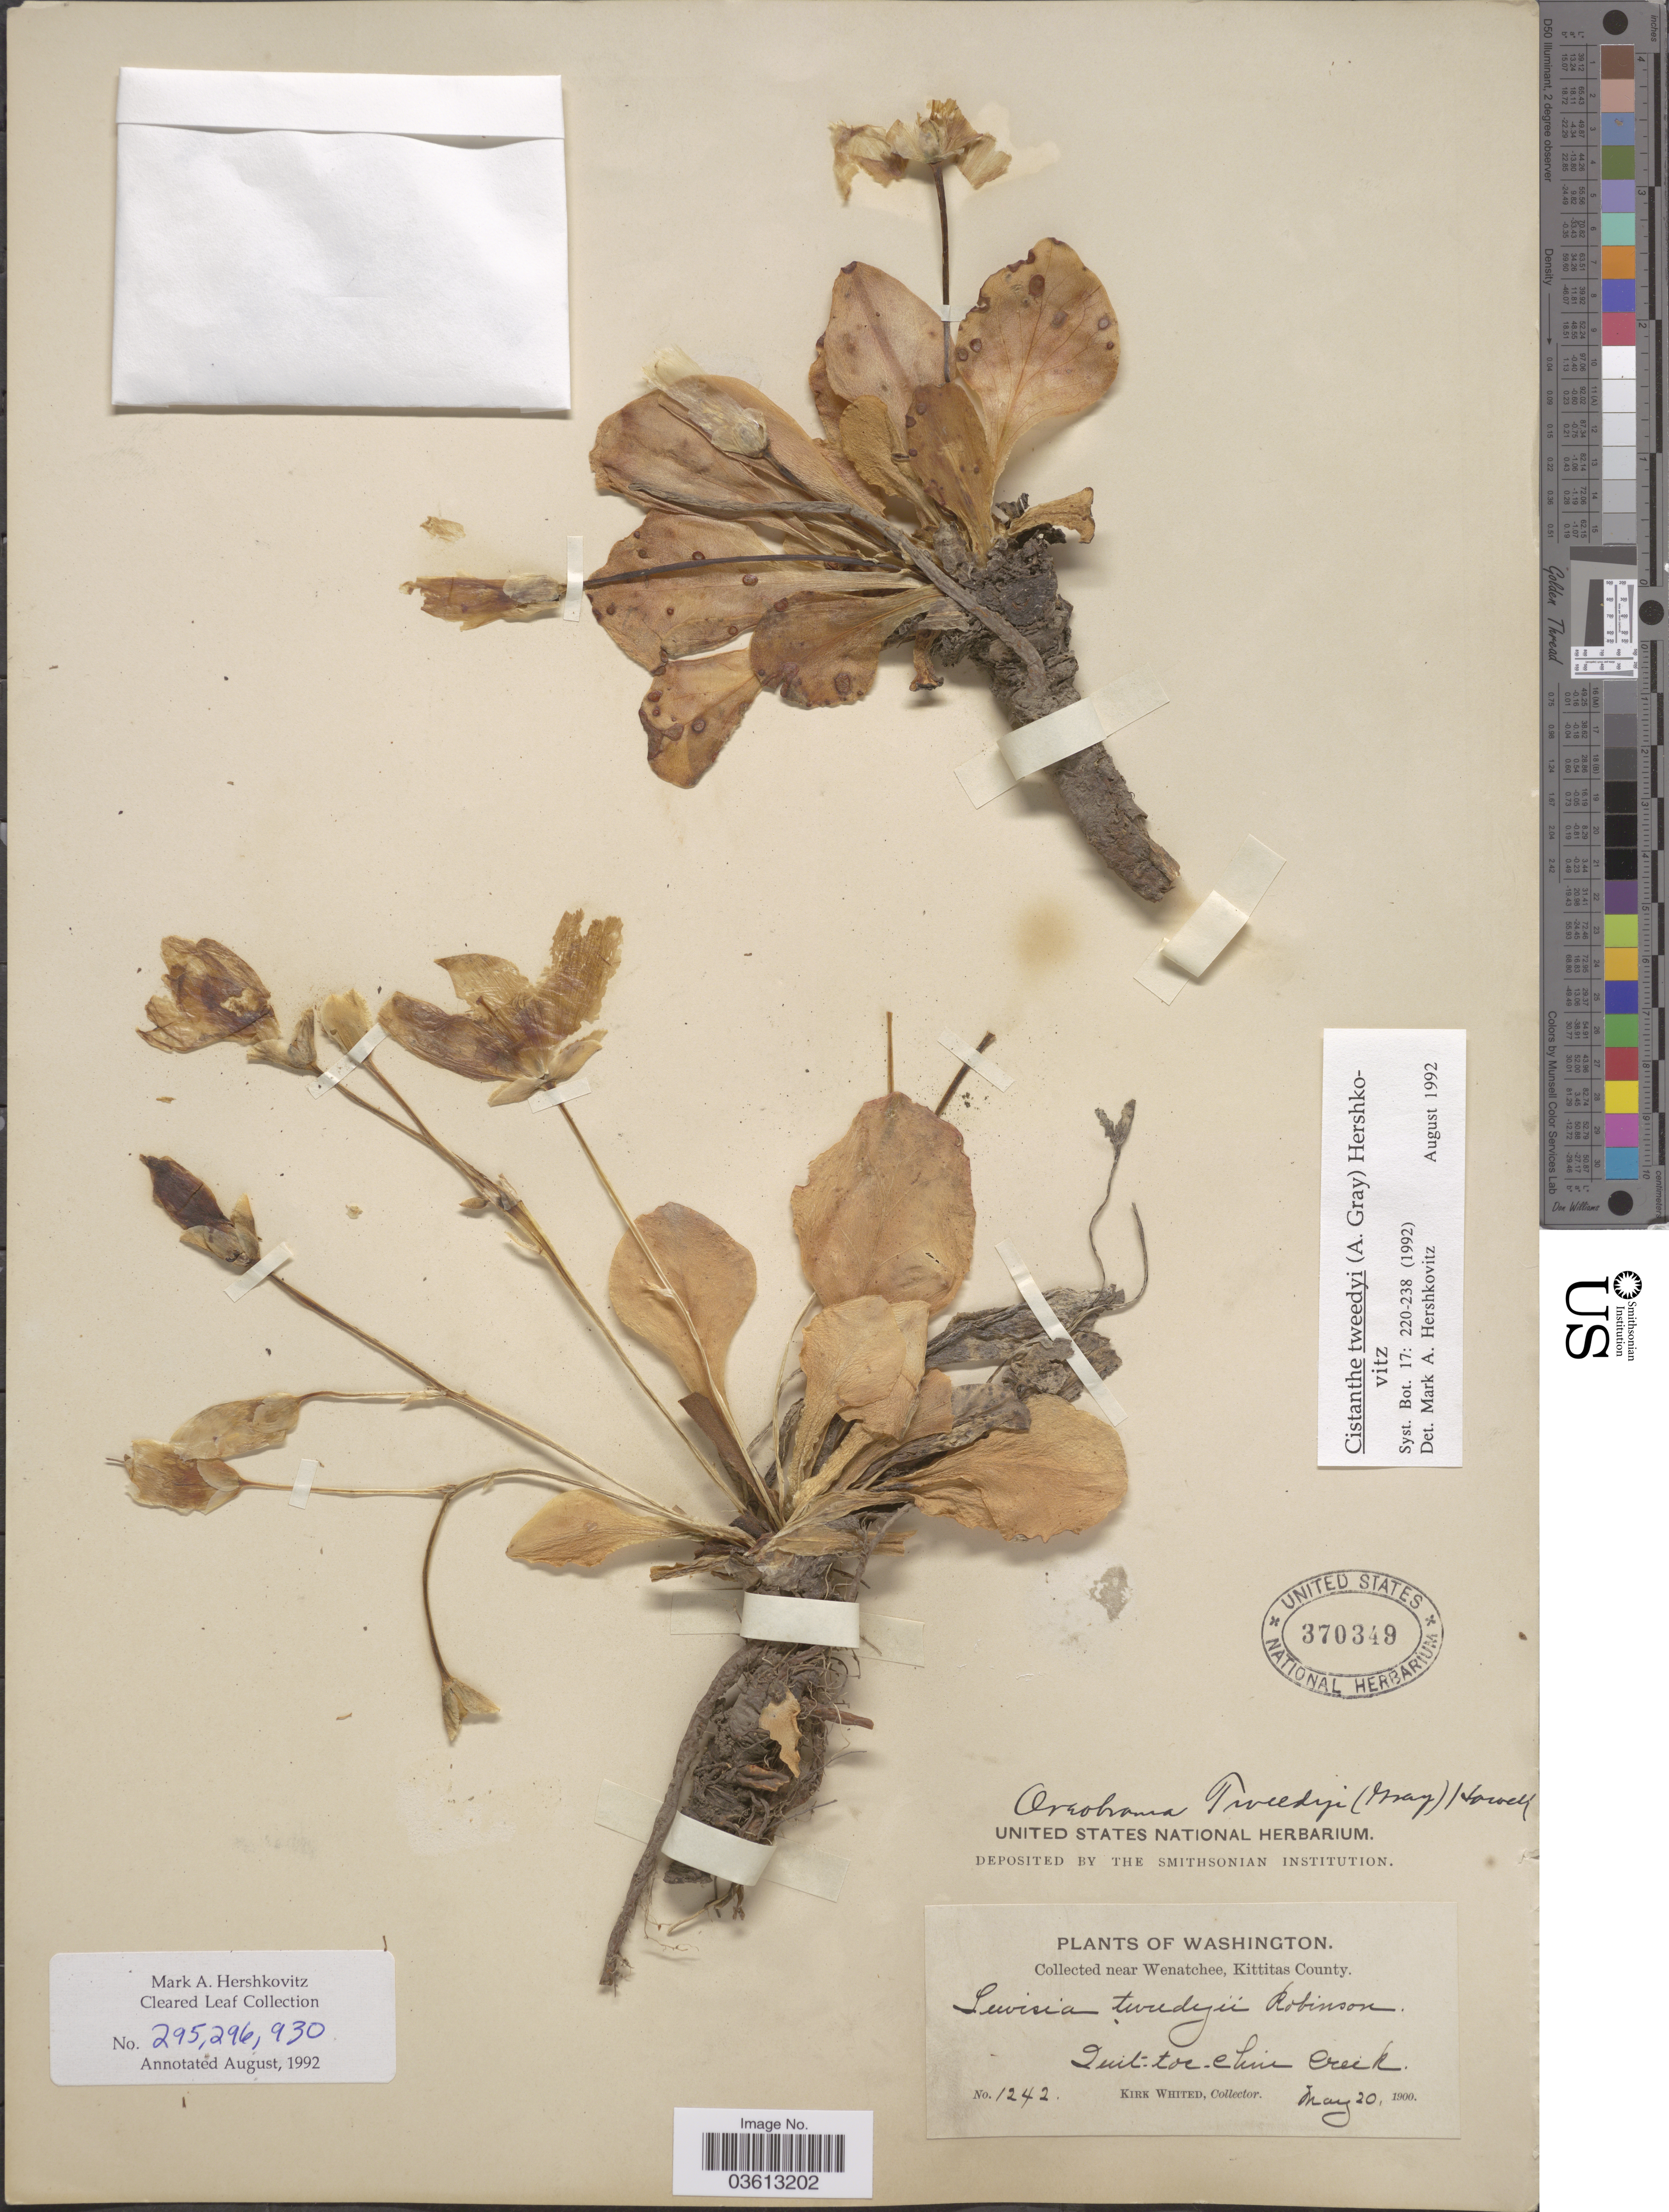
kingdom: Plantae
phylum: Tracheophyta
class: Magnoliopsida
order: Caryophyllales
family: Talinaceae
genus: Talinum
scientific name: Talinum tweedyi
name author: A. Gray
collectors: K. Whited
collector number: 1242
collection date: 1900-05-20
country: United States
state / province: Washington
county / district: Kittitas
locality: Near Wenatchee, Kittitas County. Quit-toc-chin.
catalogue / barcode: US 370349